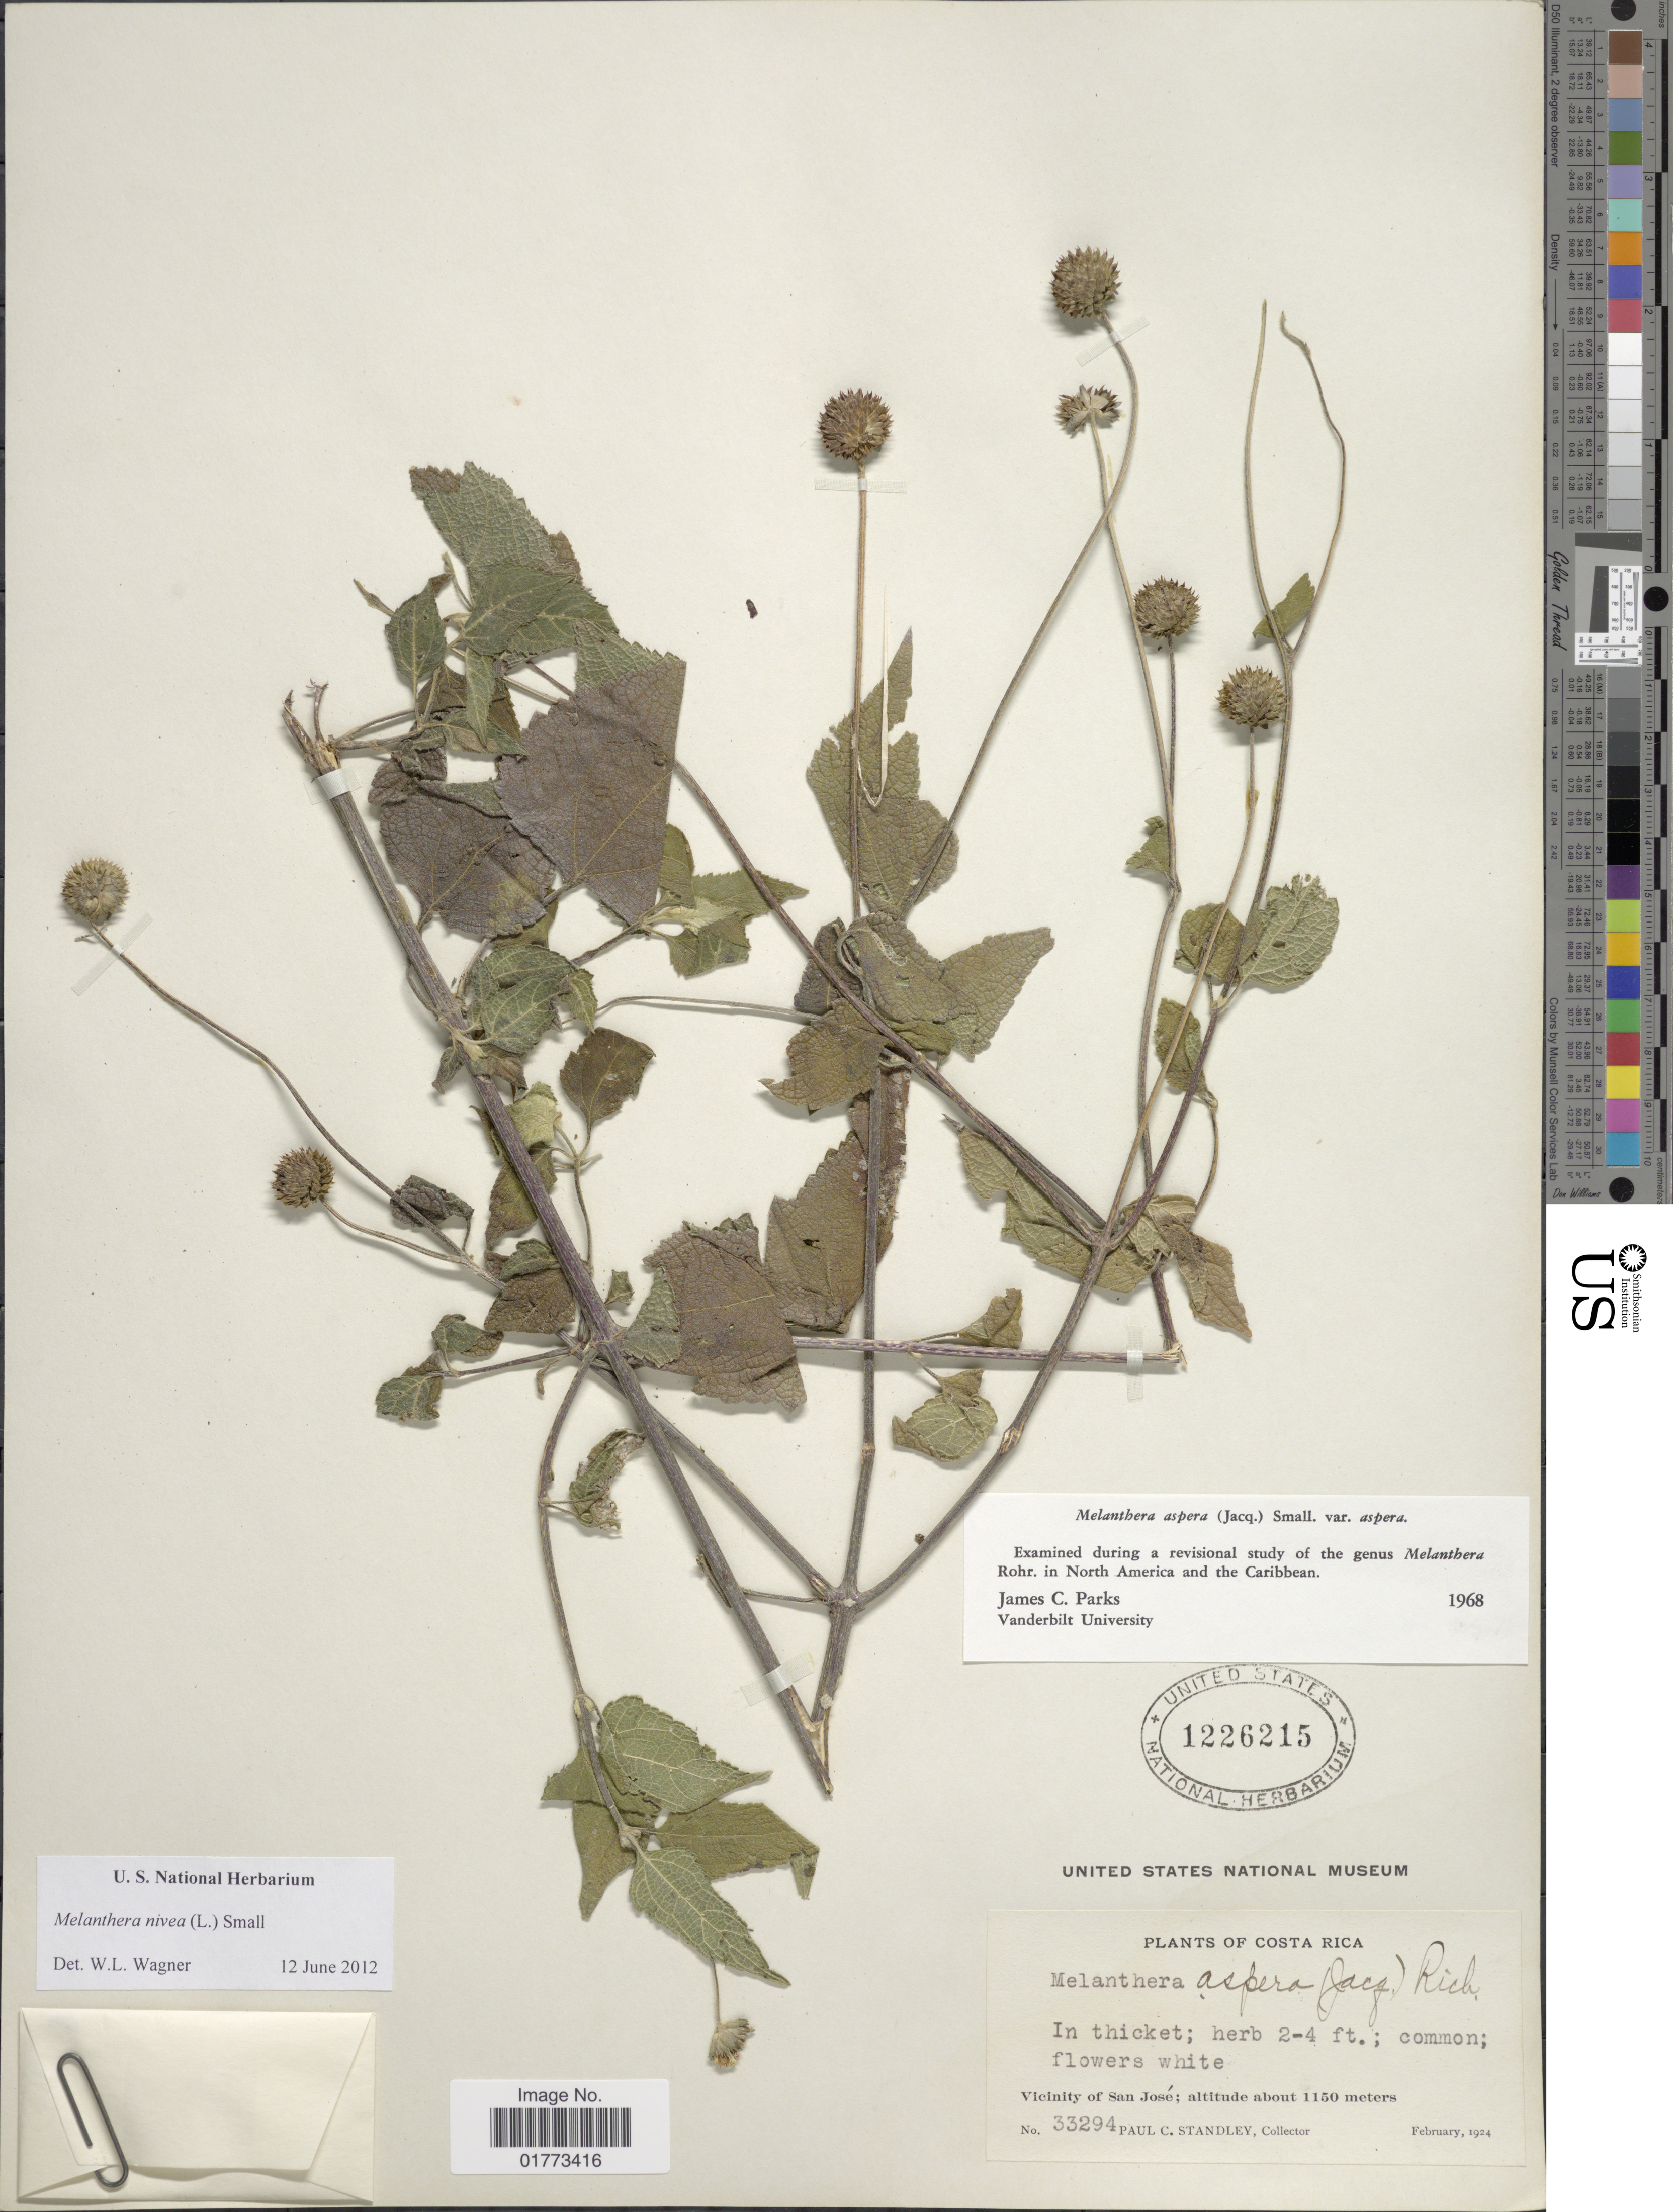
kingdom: Plantae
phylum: Tracheophyta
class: Magnoliopsida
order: Asterales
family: Asteraceae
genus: Melanthera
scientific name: Melanthera nivea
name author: (L.) Small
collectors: P. C. Standley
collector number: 33294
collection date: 1924-02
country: Costa Rica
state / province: San José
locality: Vicinity of San José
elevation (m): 1150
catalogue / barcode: US 1226215